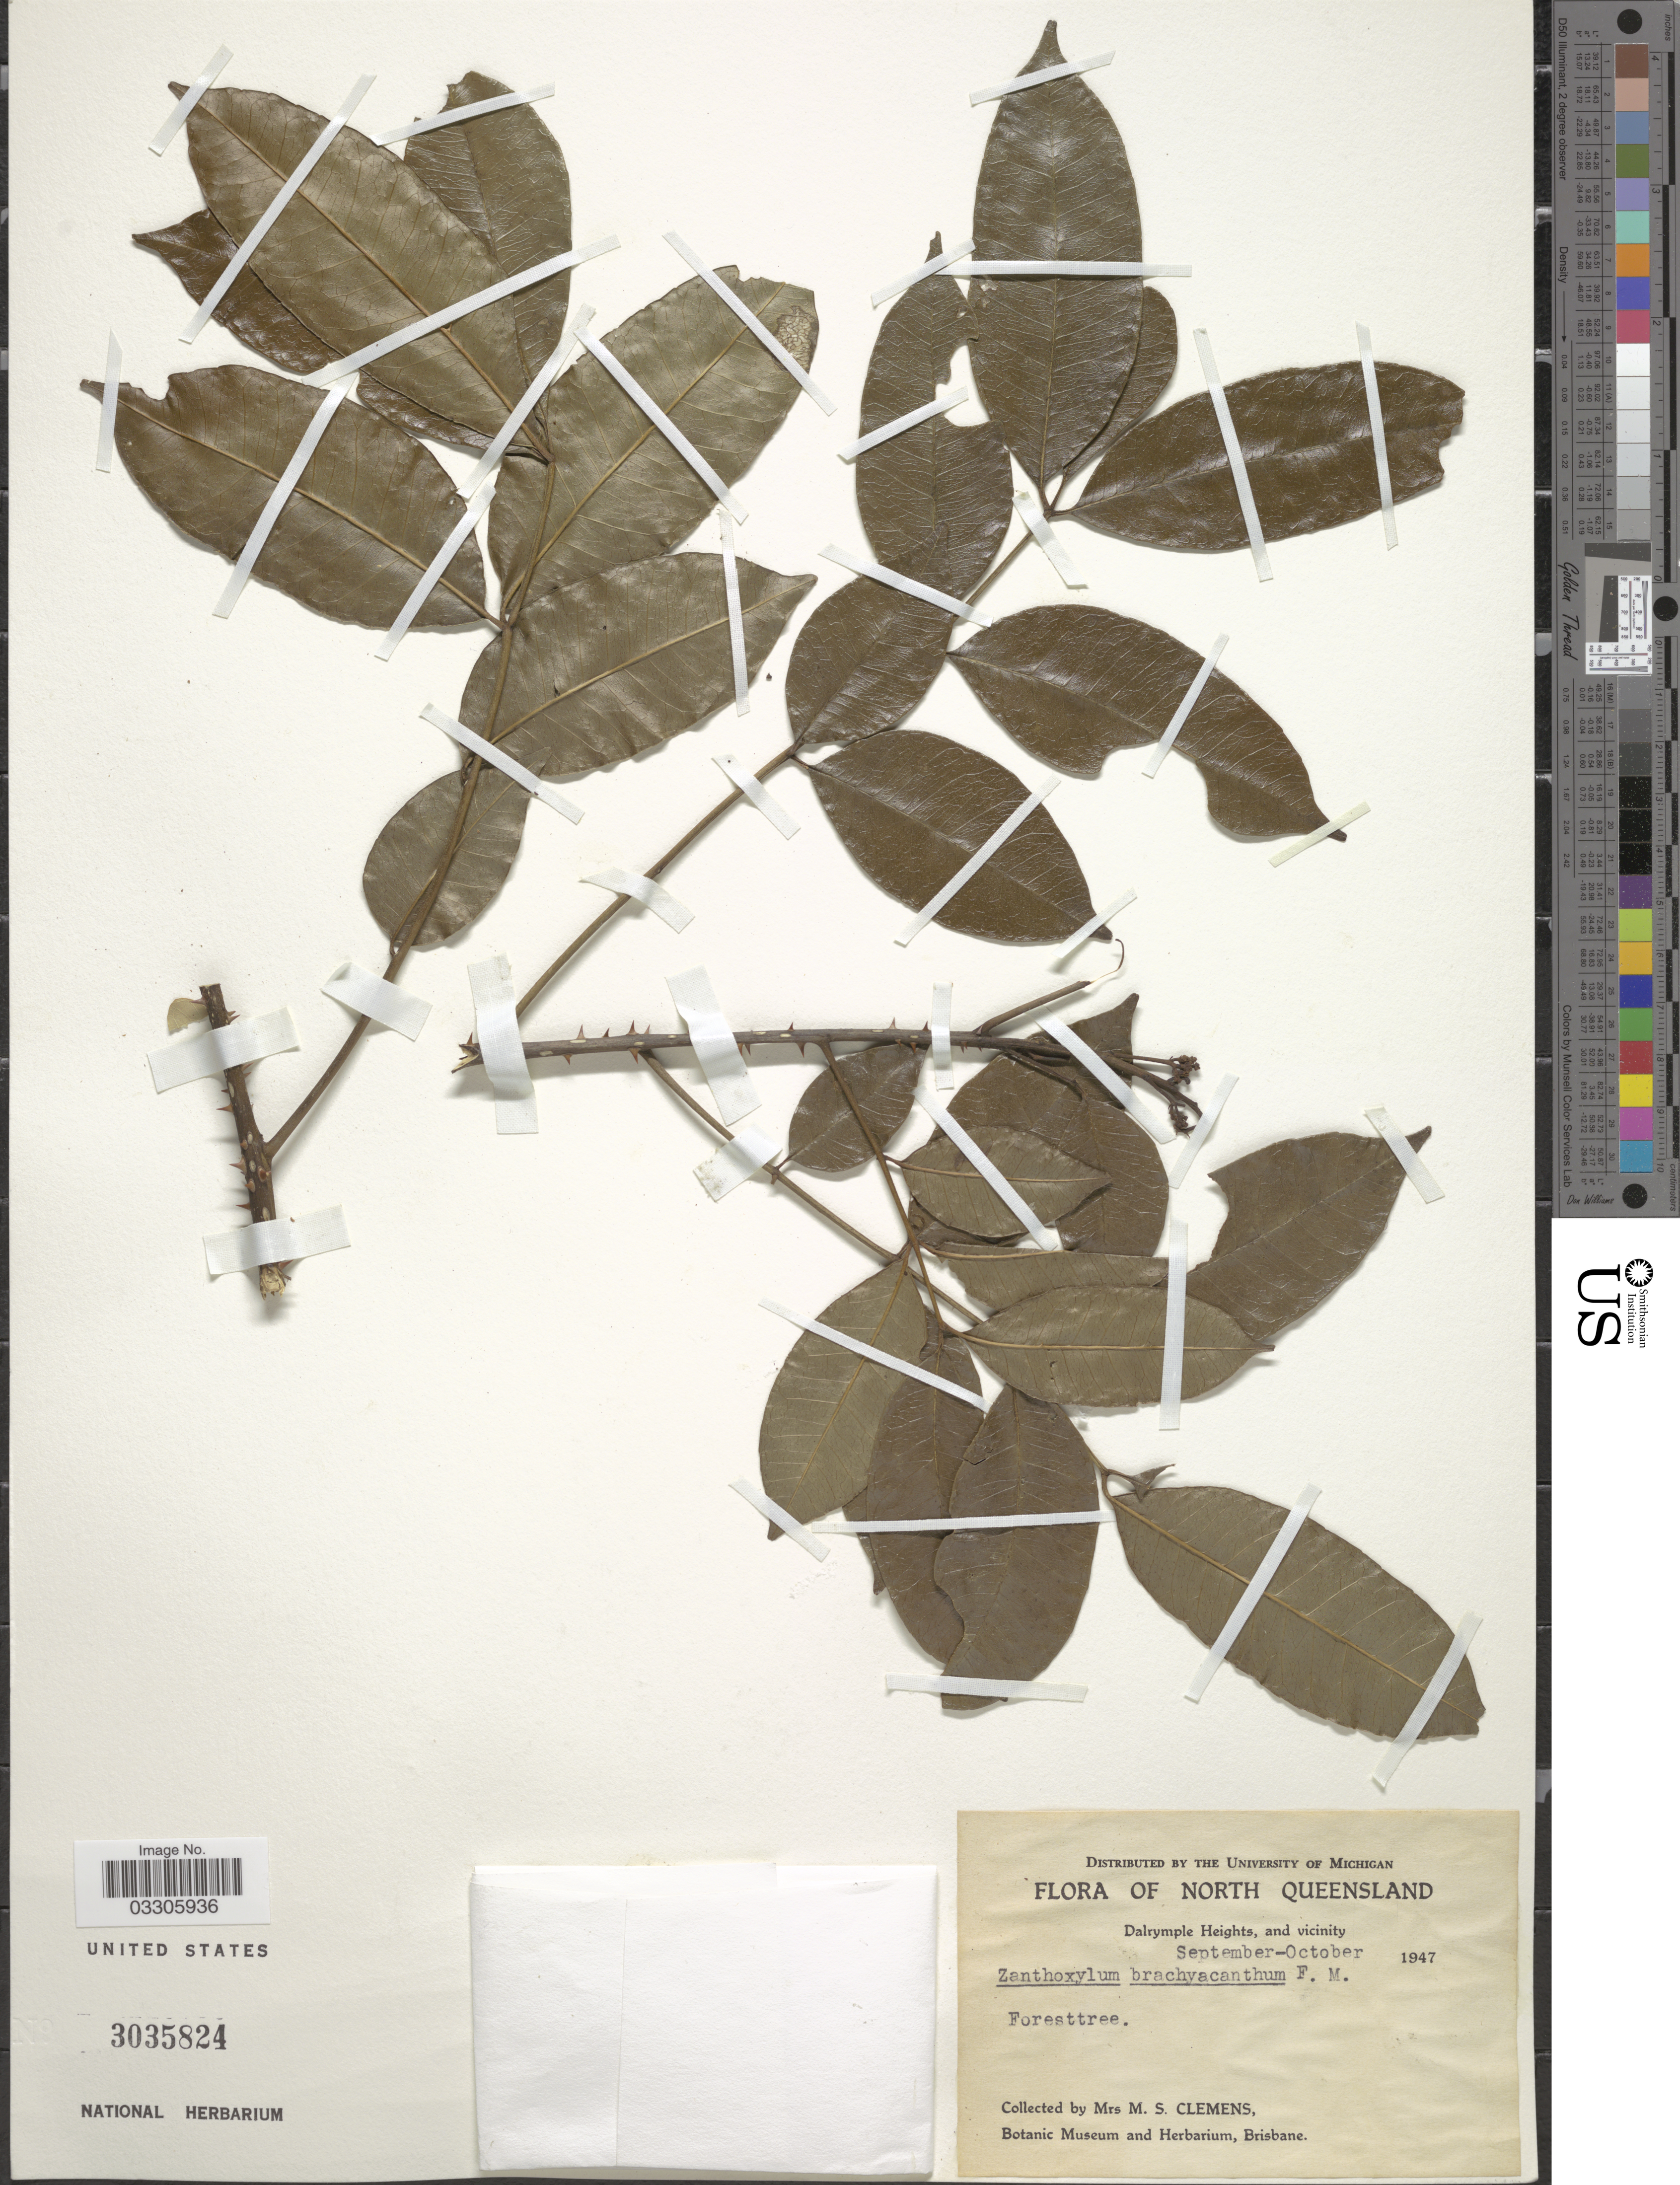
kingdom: Plantae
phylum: Tracheophyta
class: Magnoliopsida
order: Sapindales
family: Rutaceae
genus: Zanthoxylum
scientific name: Zanthoxylum brachyacanthum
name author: F. Muell.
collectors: M. S. Clemens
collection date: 1947-09/1947-10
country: Australia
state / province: Queensland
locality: North Queensland, Dalrymple Heights, and vicinity.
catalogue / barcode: US 3035824